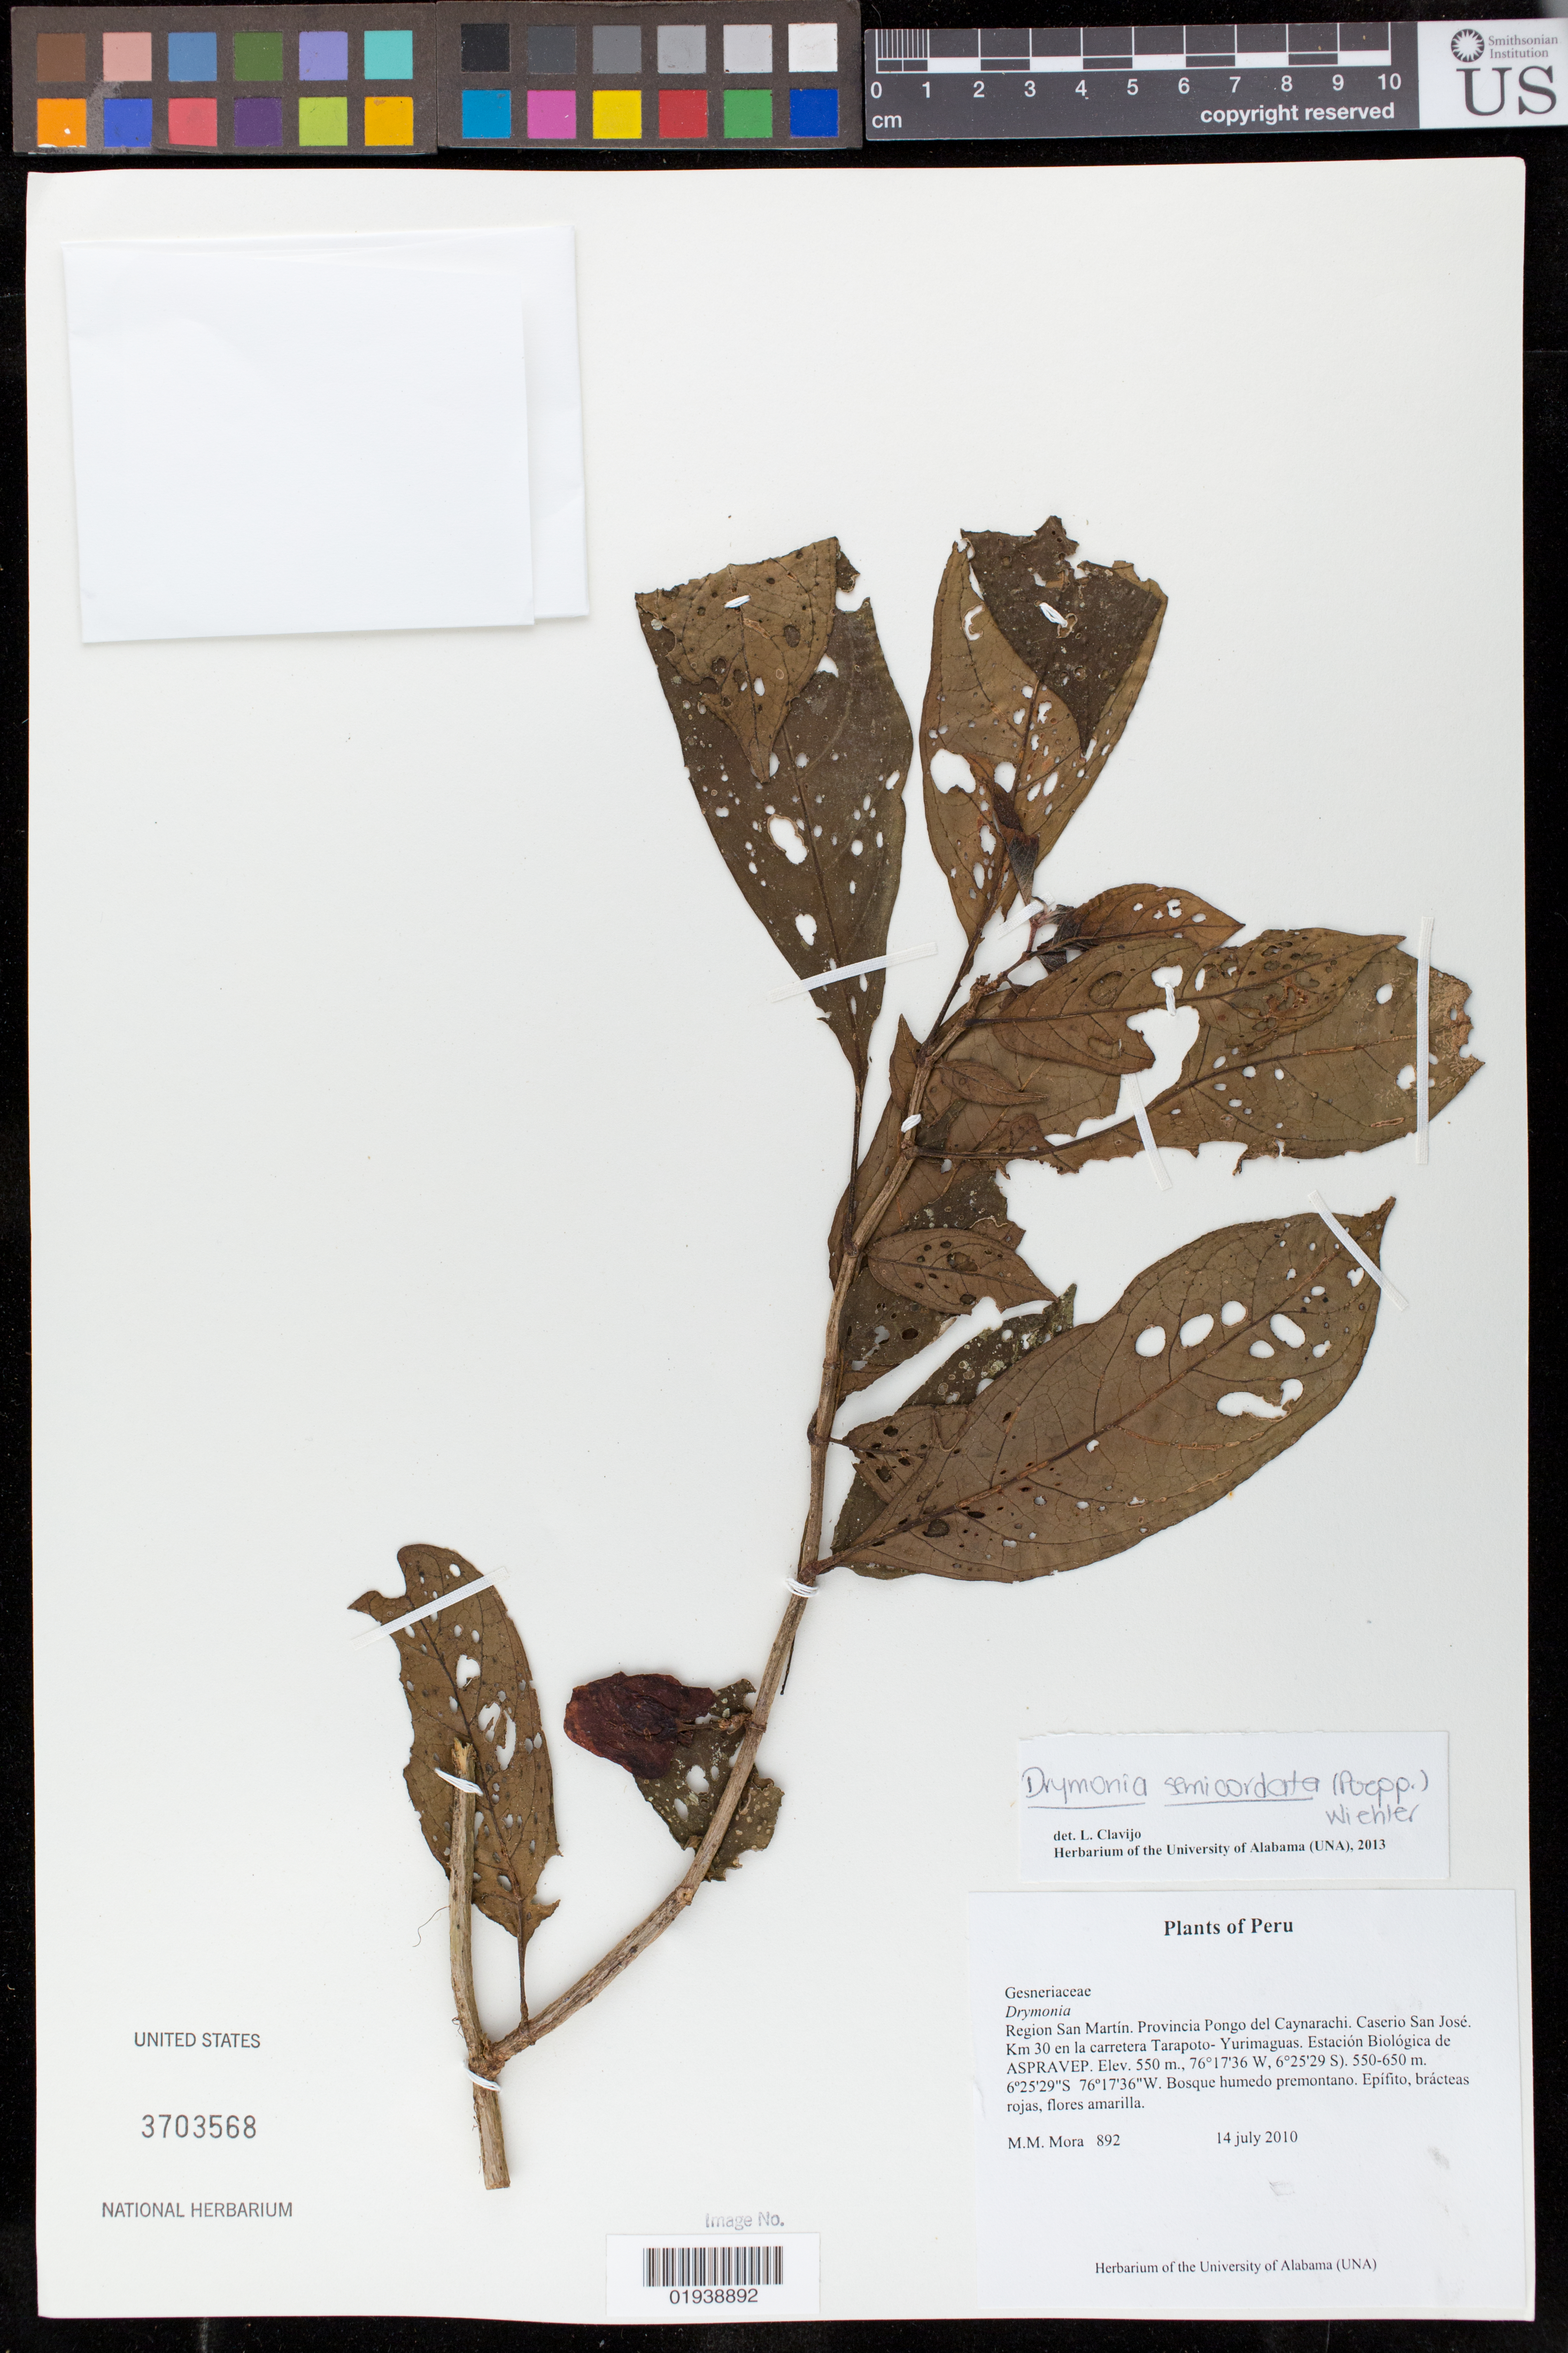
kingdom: Plantae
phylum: Tracheophyta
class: Magnoliopsida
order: Lamiales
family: Gesneriaceae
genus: Drymonia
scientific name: Drymonia semicordata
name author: (Poepp.) Wiehler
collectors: M. M. Mora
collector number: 892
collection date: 2010-07-14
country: Peru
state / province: San Martín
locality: Pongo del Caynarachi. Caserio San Jose. Km 30 en la carretera Tarapoto-Yurimaguas. Estacion Biological de ASPRAVEP (Elev. 550m., 76 17 36 S, 6 25 29 S).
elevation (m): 550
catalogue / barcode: US 3703568